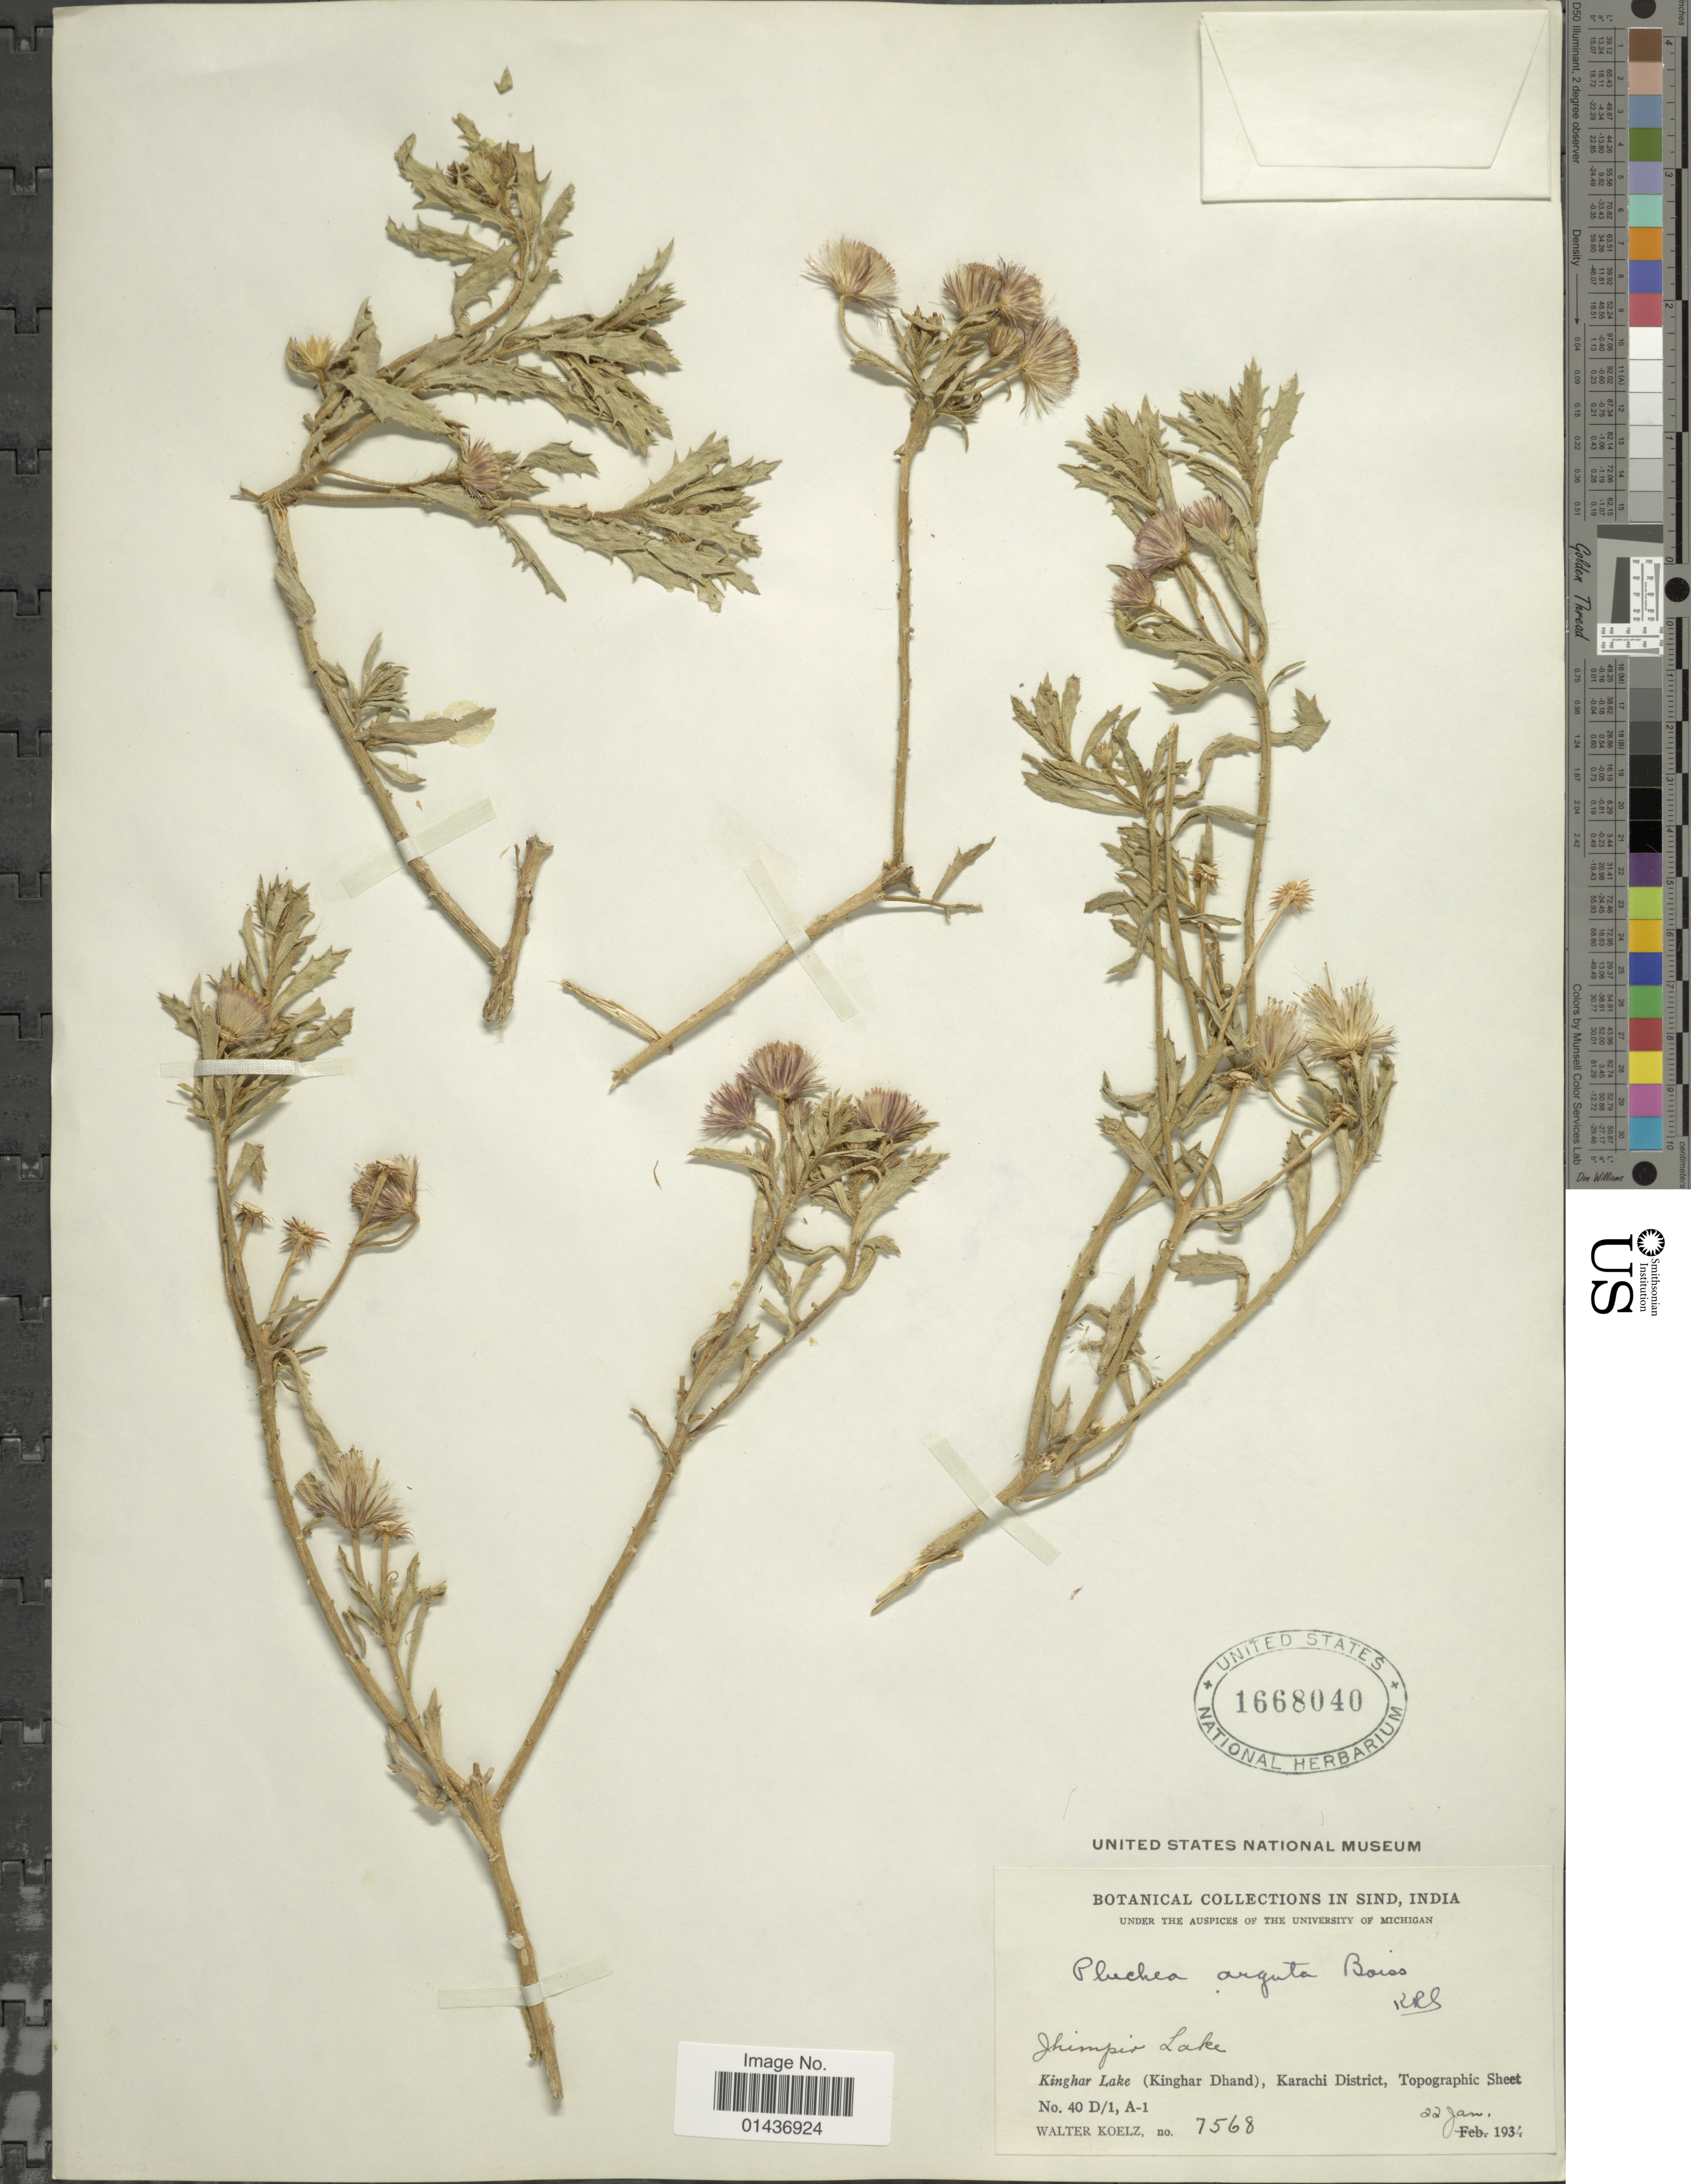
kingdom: Plantae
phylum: Tracheophyta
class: Magnoliopsida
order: Asterales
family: Asteraceae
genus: Pluchea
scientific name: Pluchea arguta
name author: Boiss.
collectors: W. N. Koelz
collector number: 7568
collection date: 1934-01-22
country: Pakistan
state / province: Sindh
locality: Jhimpir Lake, Kinghar Lake (Kinghar Dhand), Karachi District, Topographic, Sheet No. 40 D/1, A-1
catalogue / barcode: US 1668040